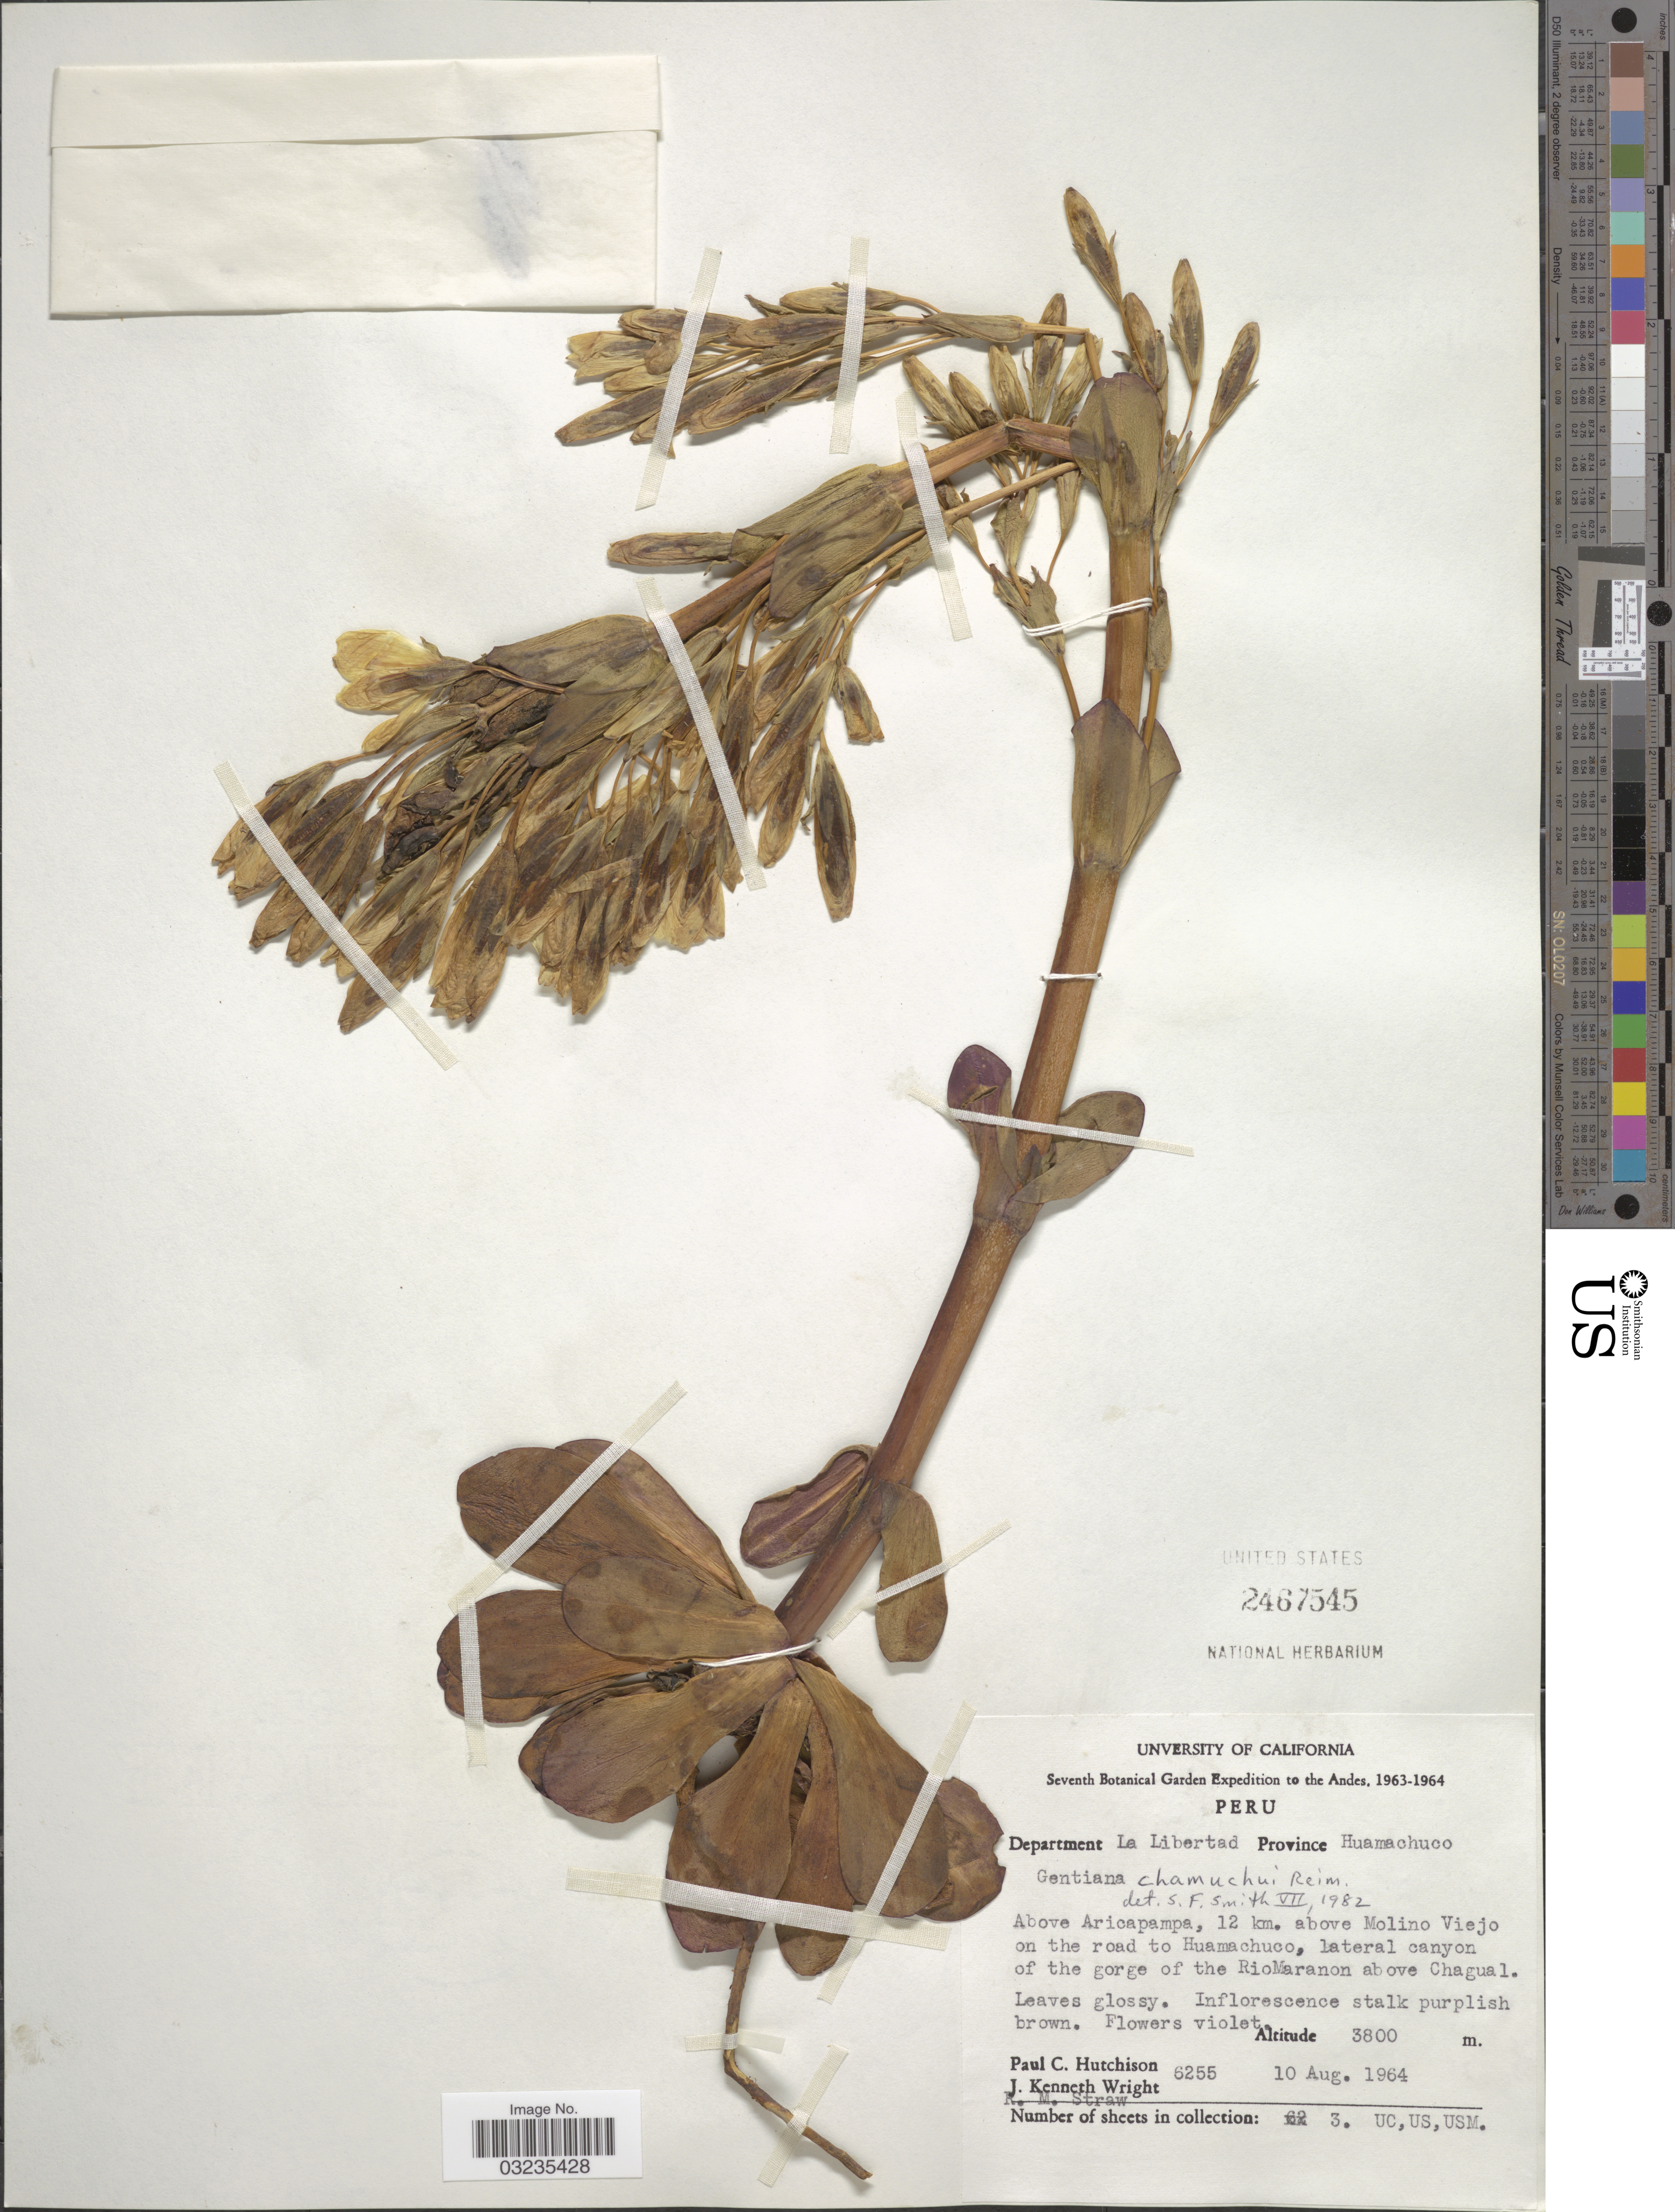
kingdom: Plantae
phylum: Tracheophyta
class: Magnoliopsida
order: Gentianales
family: Gentianaceae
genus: Gentiana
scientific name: Gentiana chamuchui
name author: Reimers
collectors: P. C. Hutchison, J. K. Wright & K. Straw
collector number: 6255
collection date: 1964-08-10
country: Peru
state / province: La Libertad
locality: Andes. Departament La Libertad. Province Huamachuco. Above Aricapampa, 12 km. above Molino Viejo on the road to Huamachuco, lateral canyon of the gorge of the RioMaranon above Chagual.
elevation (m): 3800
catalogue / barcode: US 2467545